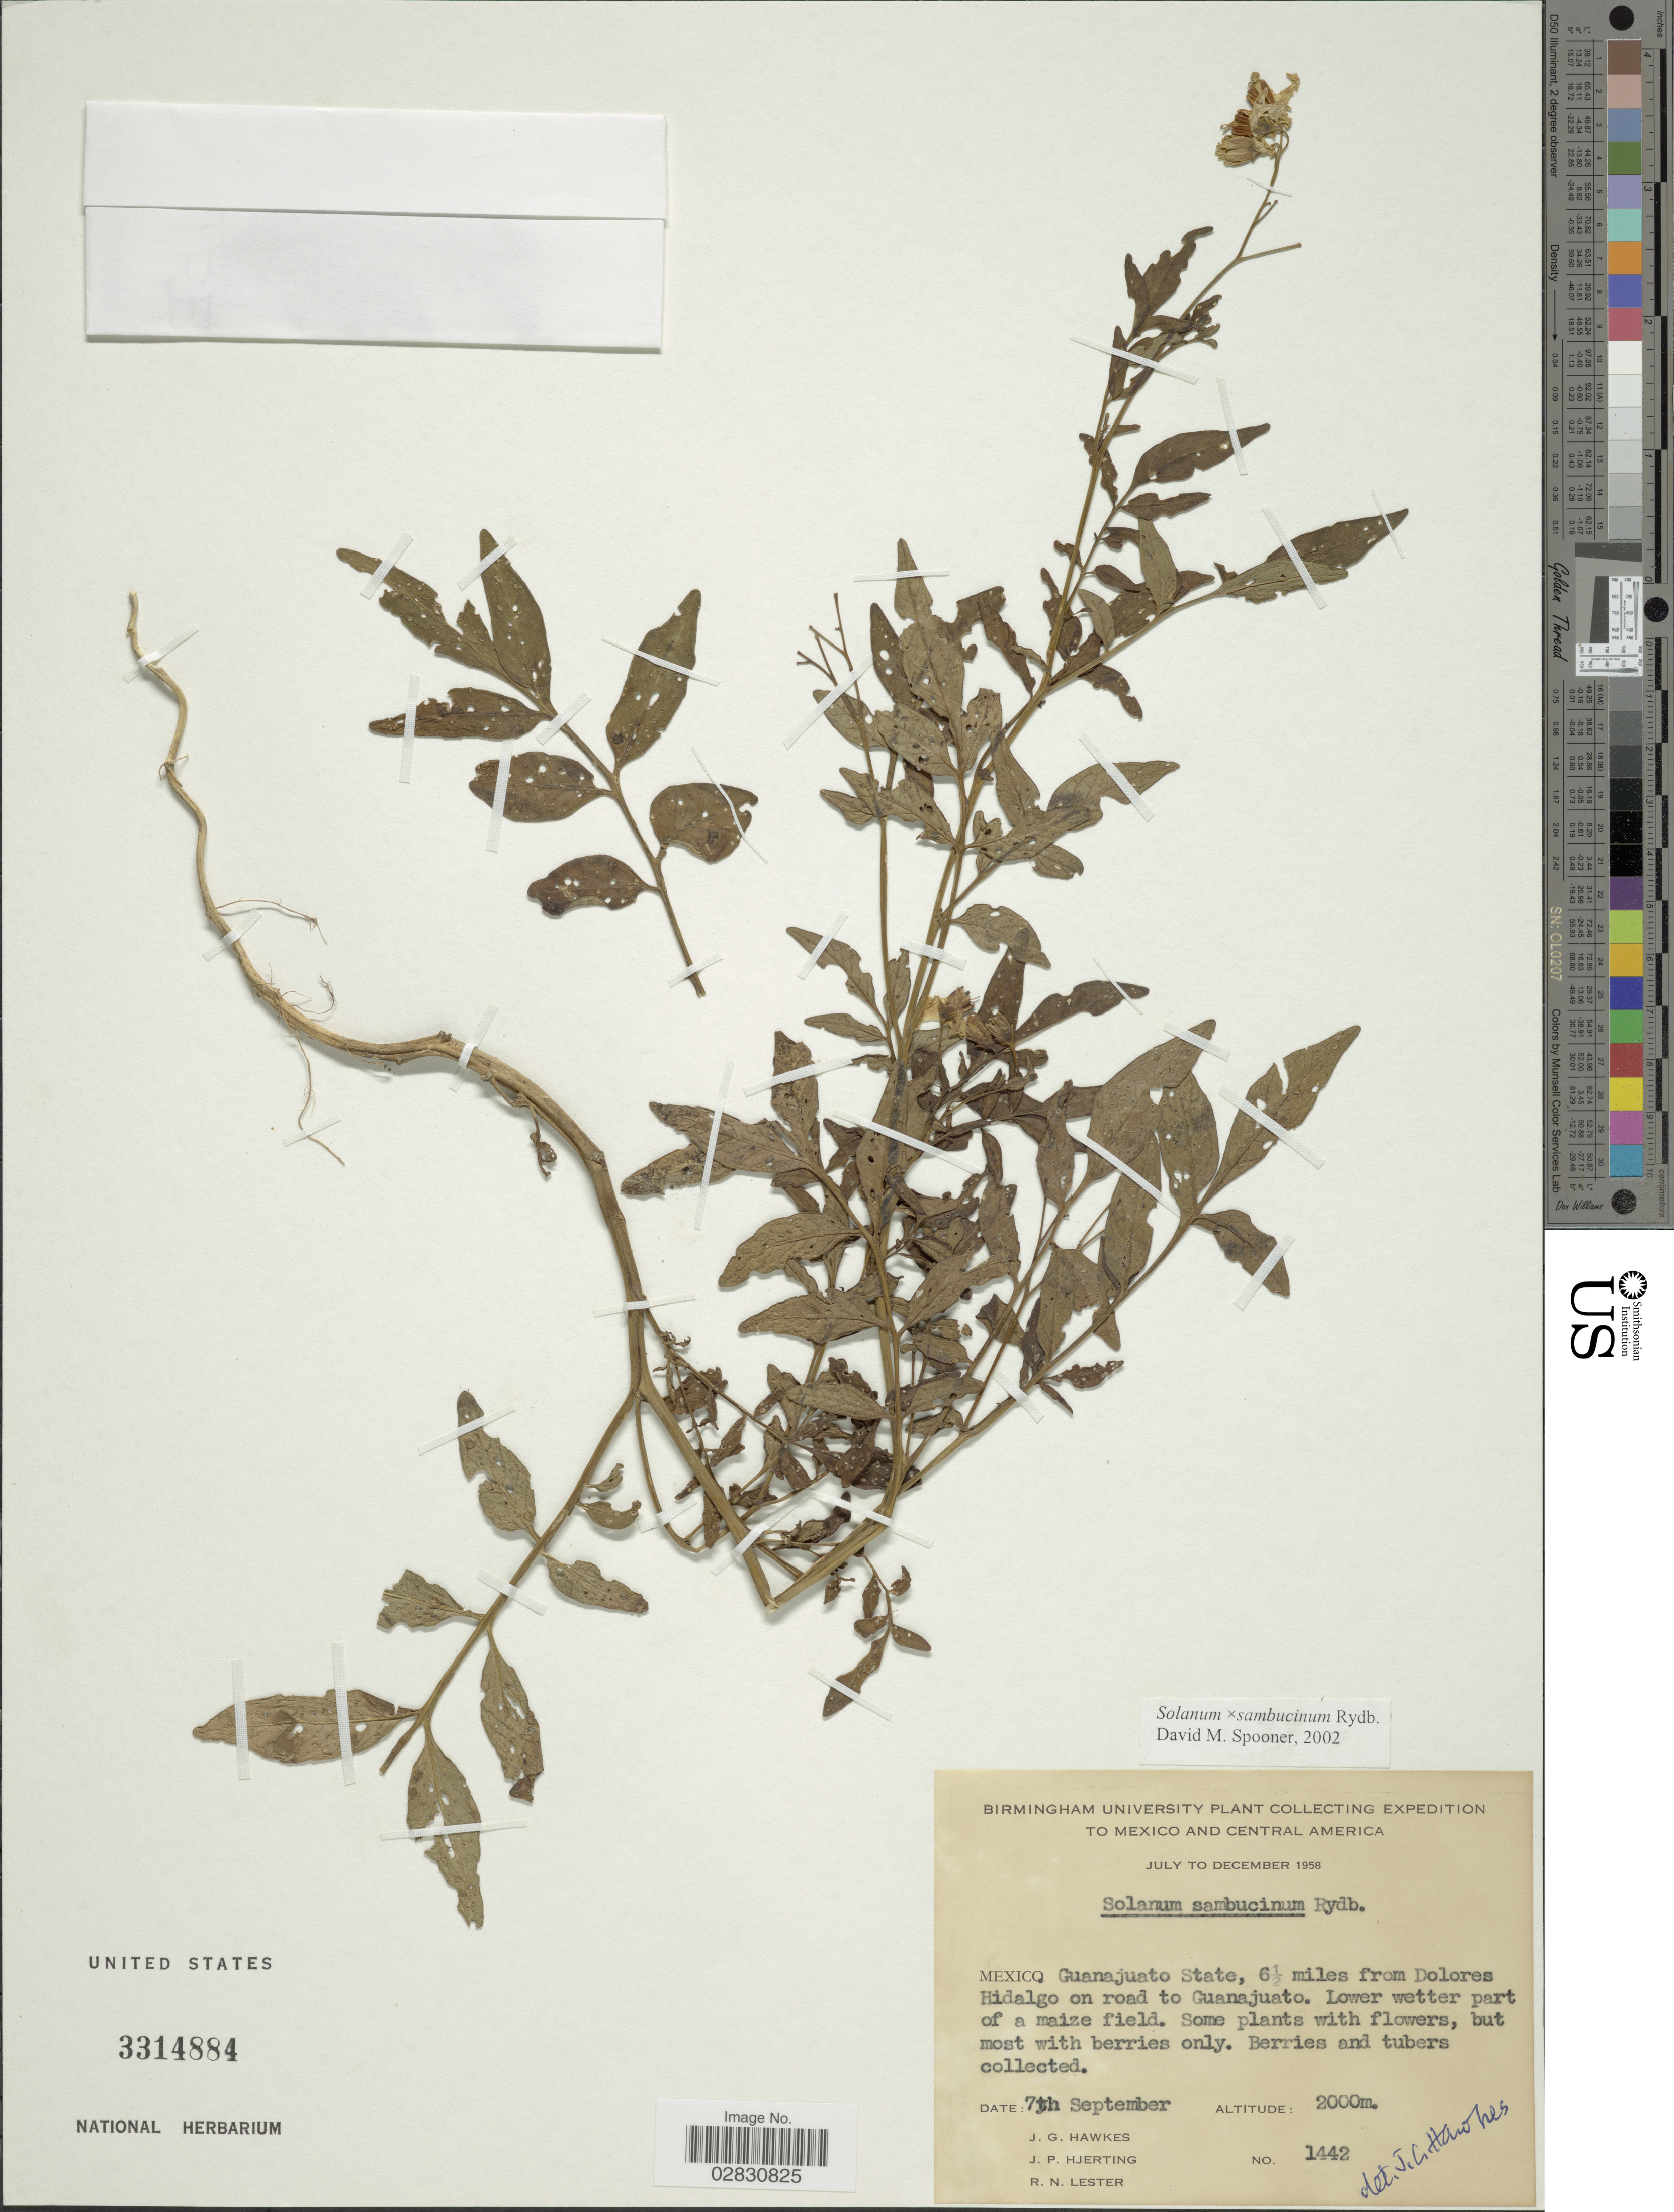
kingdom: Plantae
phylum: Tracheophyta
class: Magnoliopsida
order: Solanales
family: Solanaceae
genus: Solanum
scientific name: Solanum sambucinum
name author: Rydb.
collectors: J. Hawkes, J. P. Hjerting & R. Lester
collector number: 1442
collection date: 1958-09-07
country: Mexico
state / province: Guanajuato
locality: Mexico, Guanajuato State, 6½ miles from Dolores Hidalgo on road to Guanajuato.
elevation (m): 2000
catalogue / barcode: US 3314884